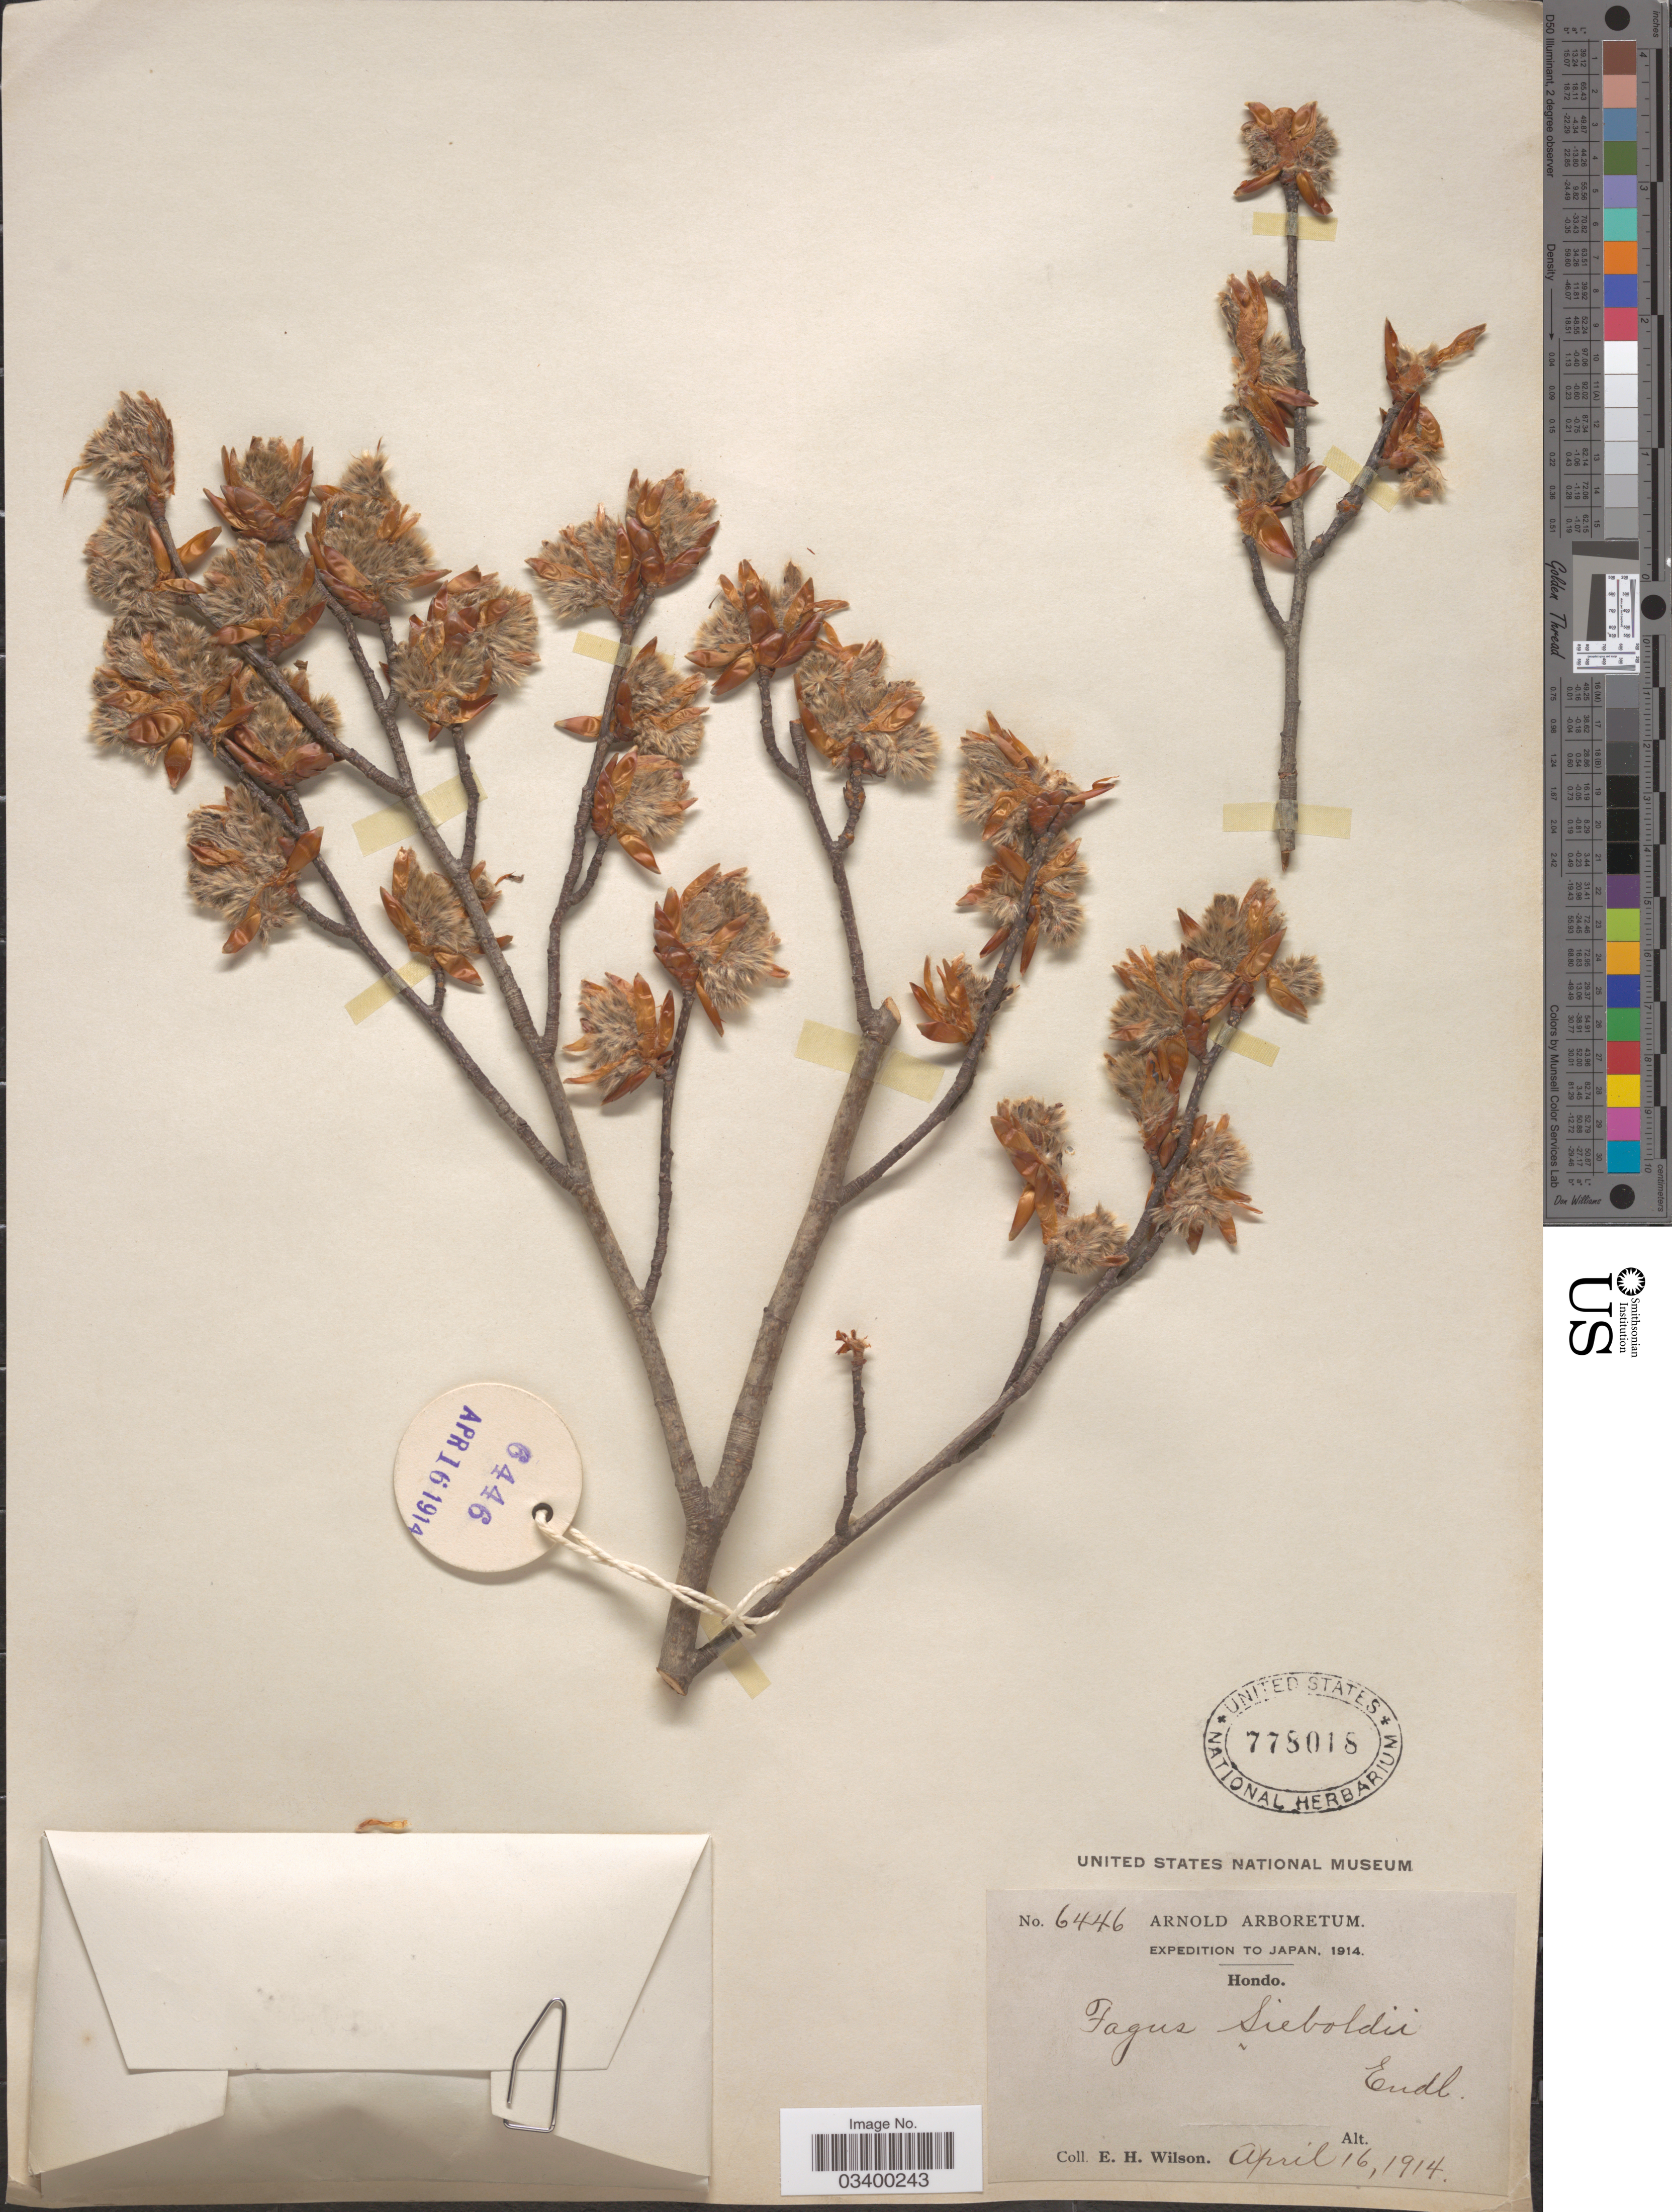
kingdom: Plantae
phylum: Tracheophyta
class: Magnoliopsida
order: Fagales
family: Fagaceae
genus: Fagus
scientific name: Fagus sieboldii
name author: (Siebold) Endl. ex A. DC.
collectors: E. Wilson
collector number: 6446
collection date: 1914-04-16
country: Japan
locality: Hondo.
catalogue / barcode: US 778018